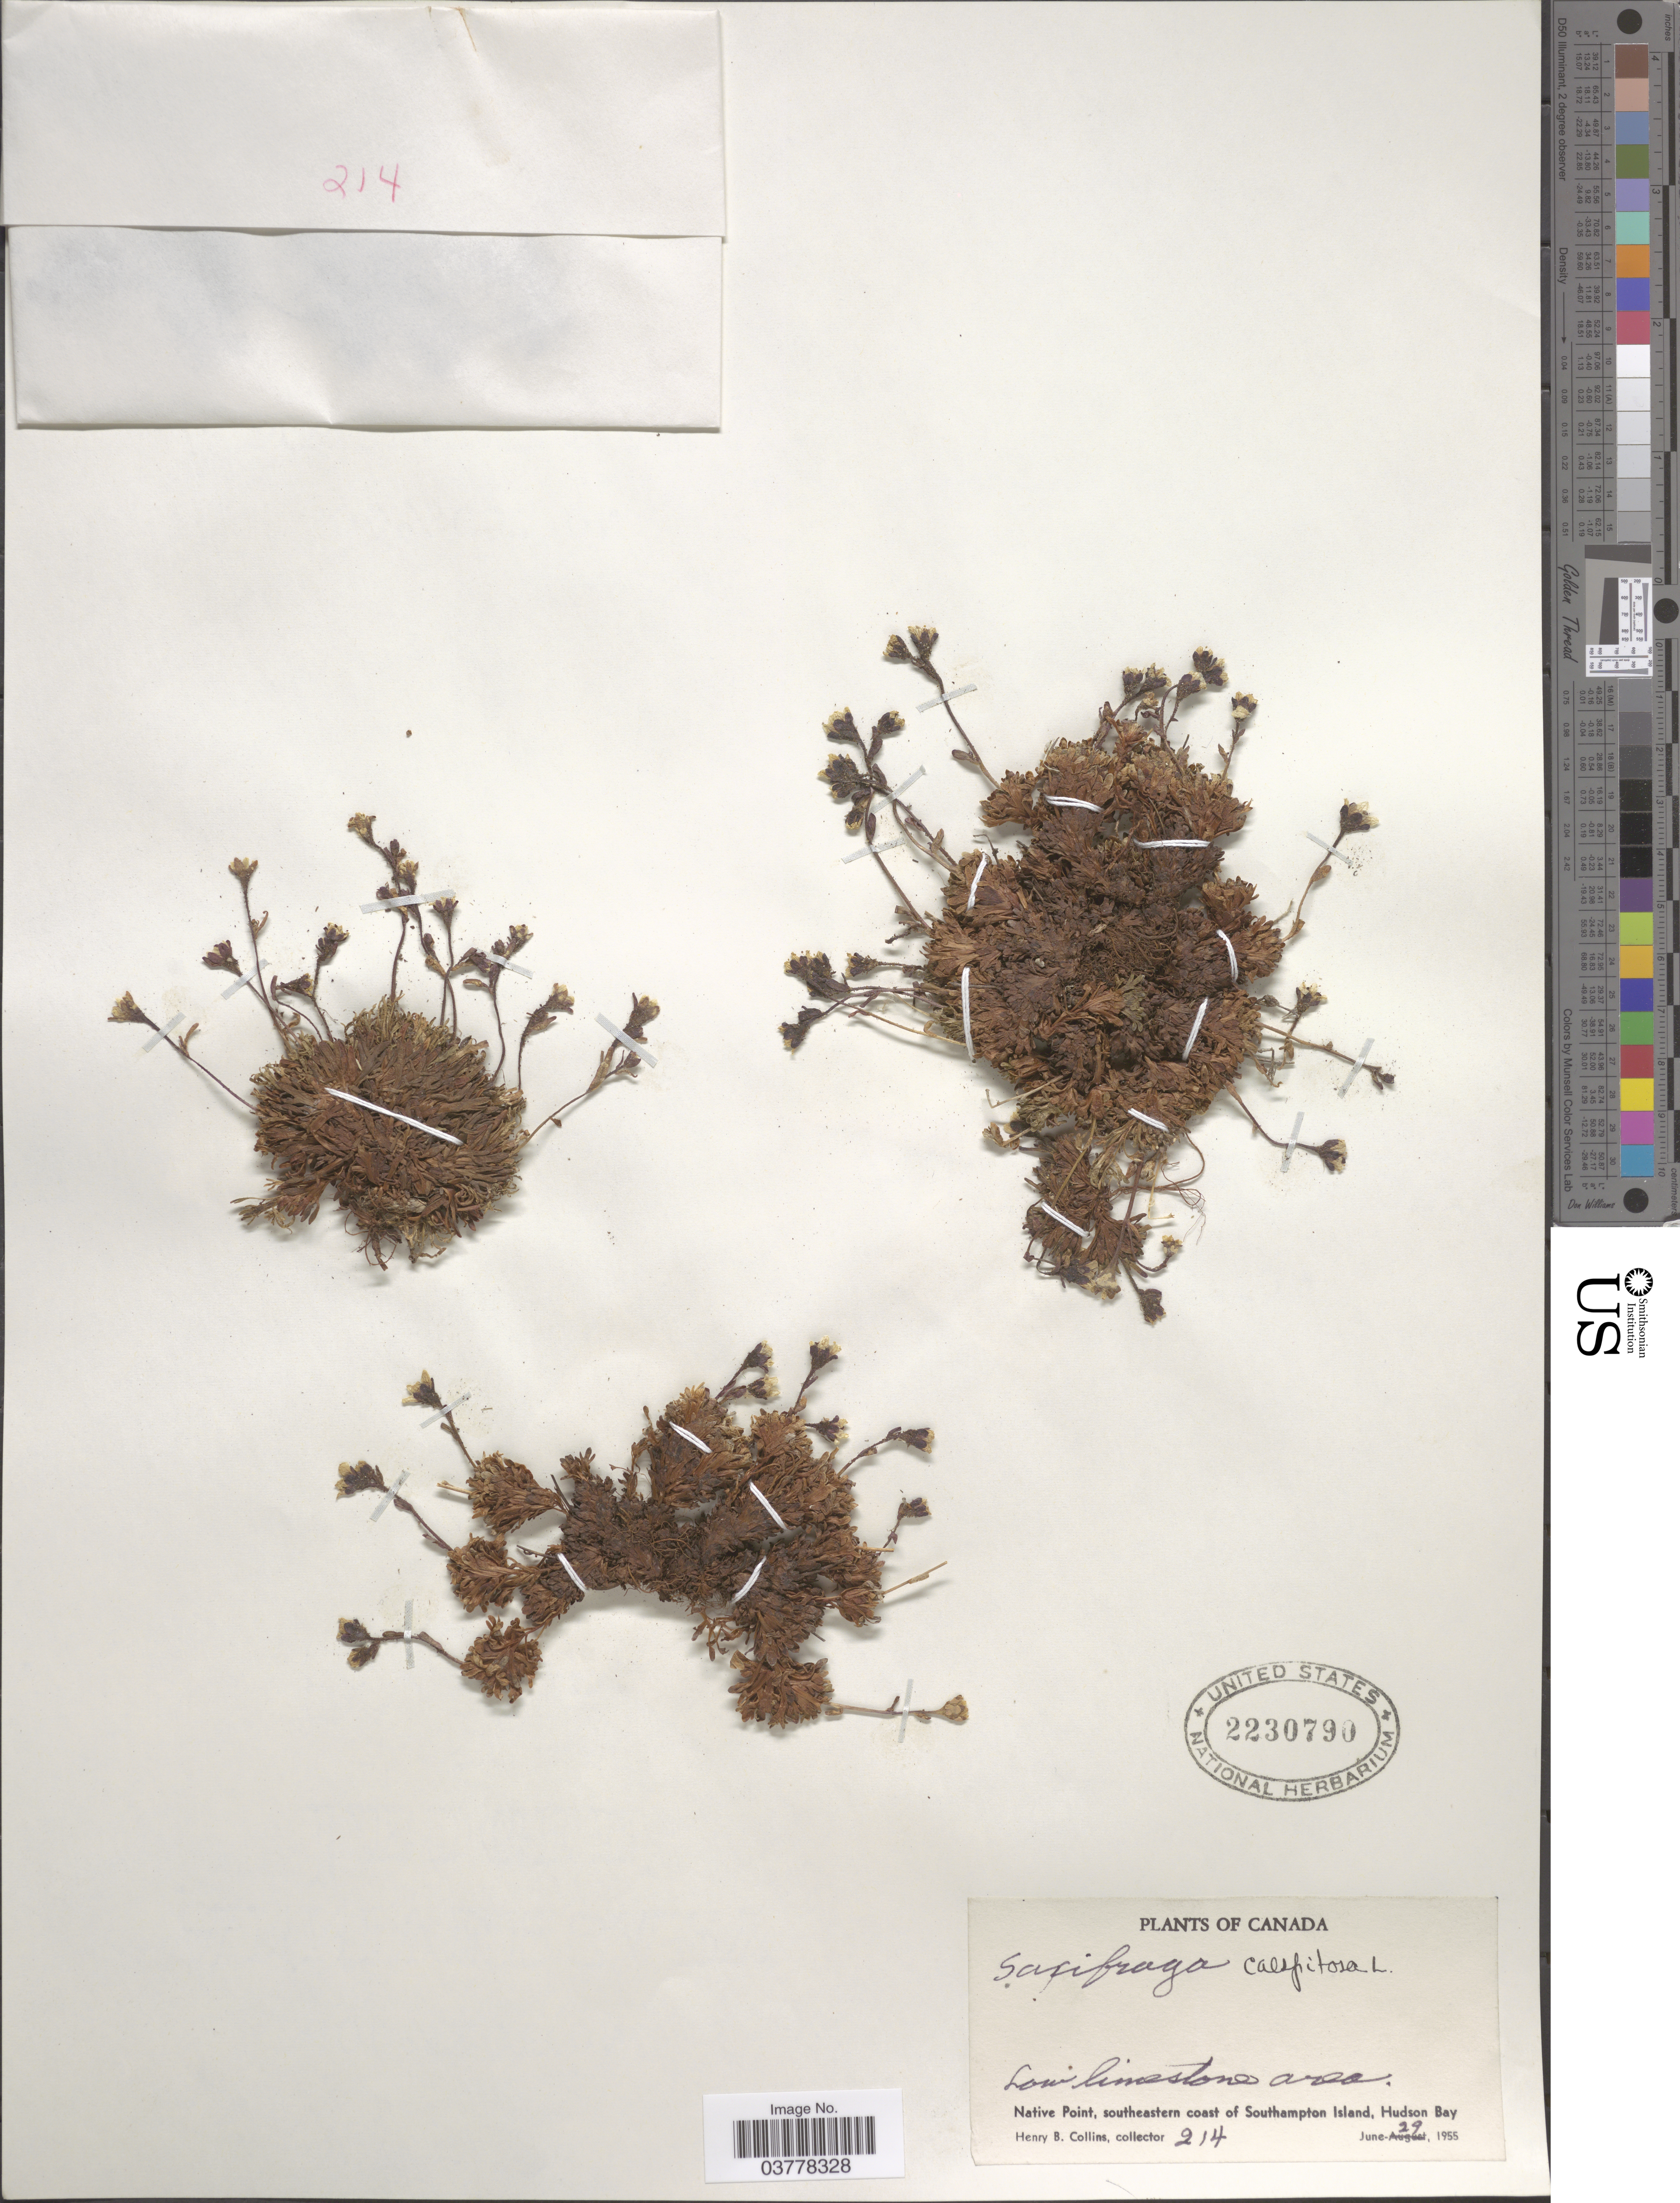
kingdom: Plantae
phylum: Tracheophyta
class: Magnoliopsida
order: Saxifragales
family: Saxifragaceae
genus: Saxifraga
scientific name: Saxifraga caespitosa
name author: L.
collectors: H. Collins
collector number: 214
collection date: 1955-06-29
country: Canada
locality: Native Point, southeastern coast of Southampton Island, Hudson Bay.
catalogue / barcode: US 2230790